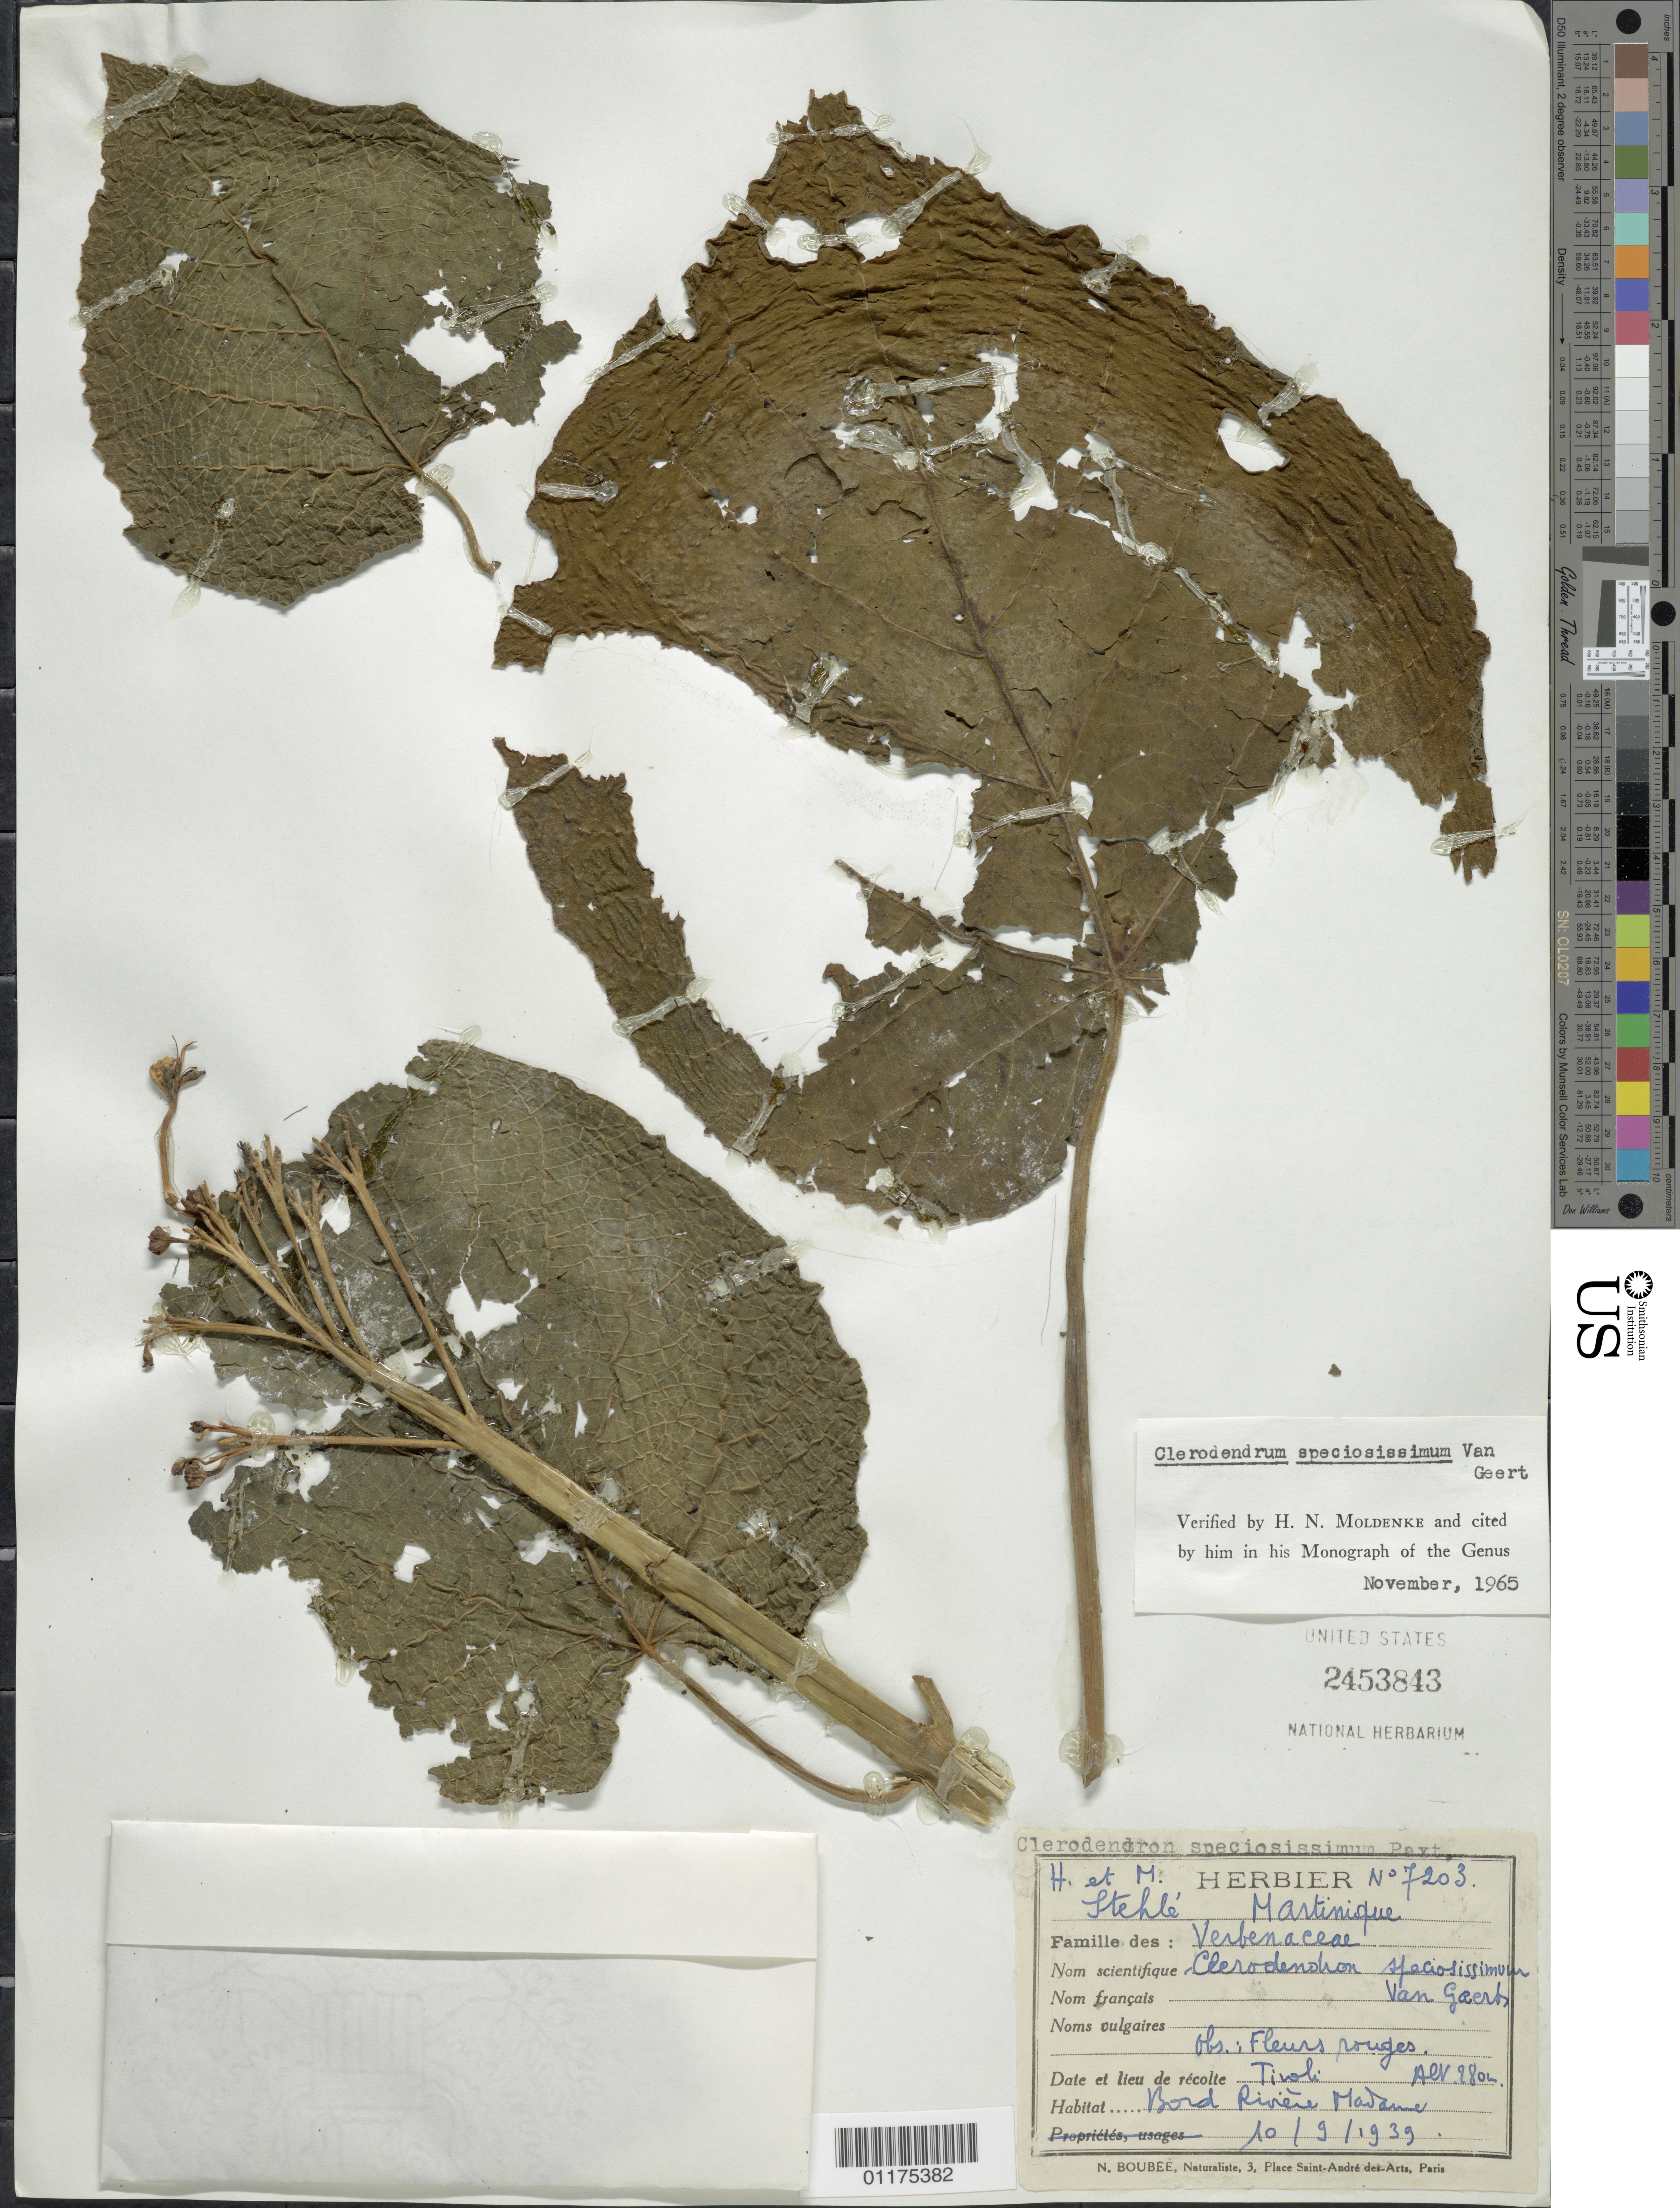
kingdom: Plantae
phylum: Tracheophyta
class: Magnoliopsida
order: Lamiales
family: Lamiaceae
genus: Clerodendrum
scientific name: Clerodendrum speciosissimum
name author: Drapiez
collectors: H. Stehlé & M. Stehlé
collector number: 7203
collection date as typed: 10 Sep 1939 or 09 Oct 1939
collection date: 1939-09-10 or 1939-10-09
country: Martinique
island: Martinique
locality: Bord Riviere Madame, Tivoli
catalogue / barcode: US 2453843